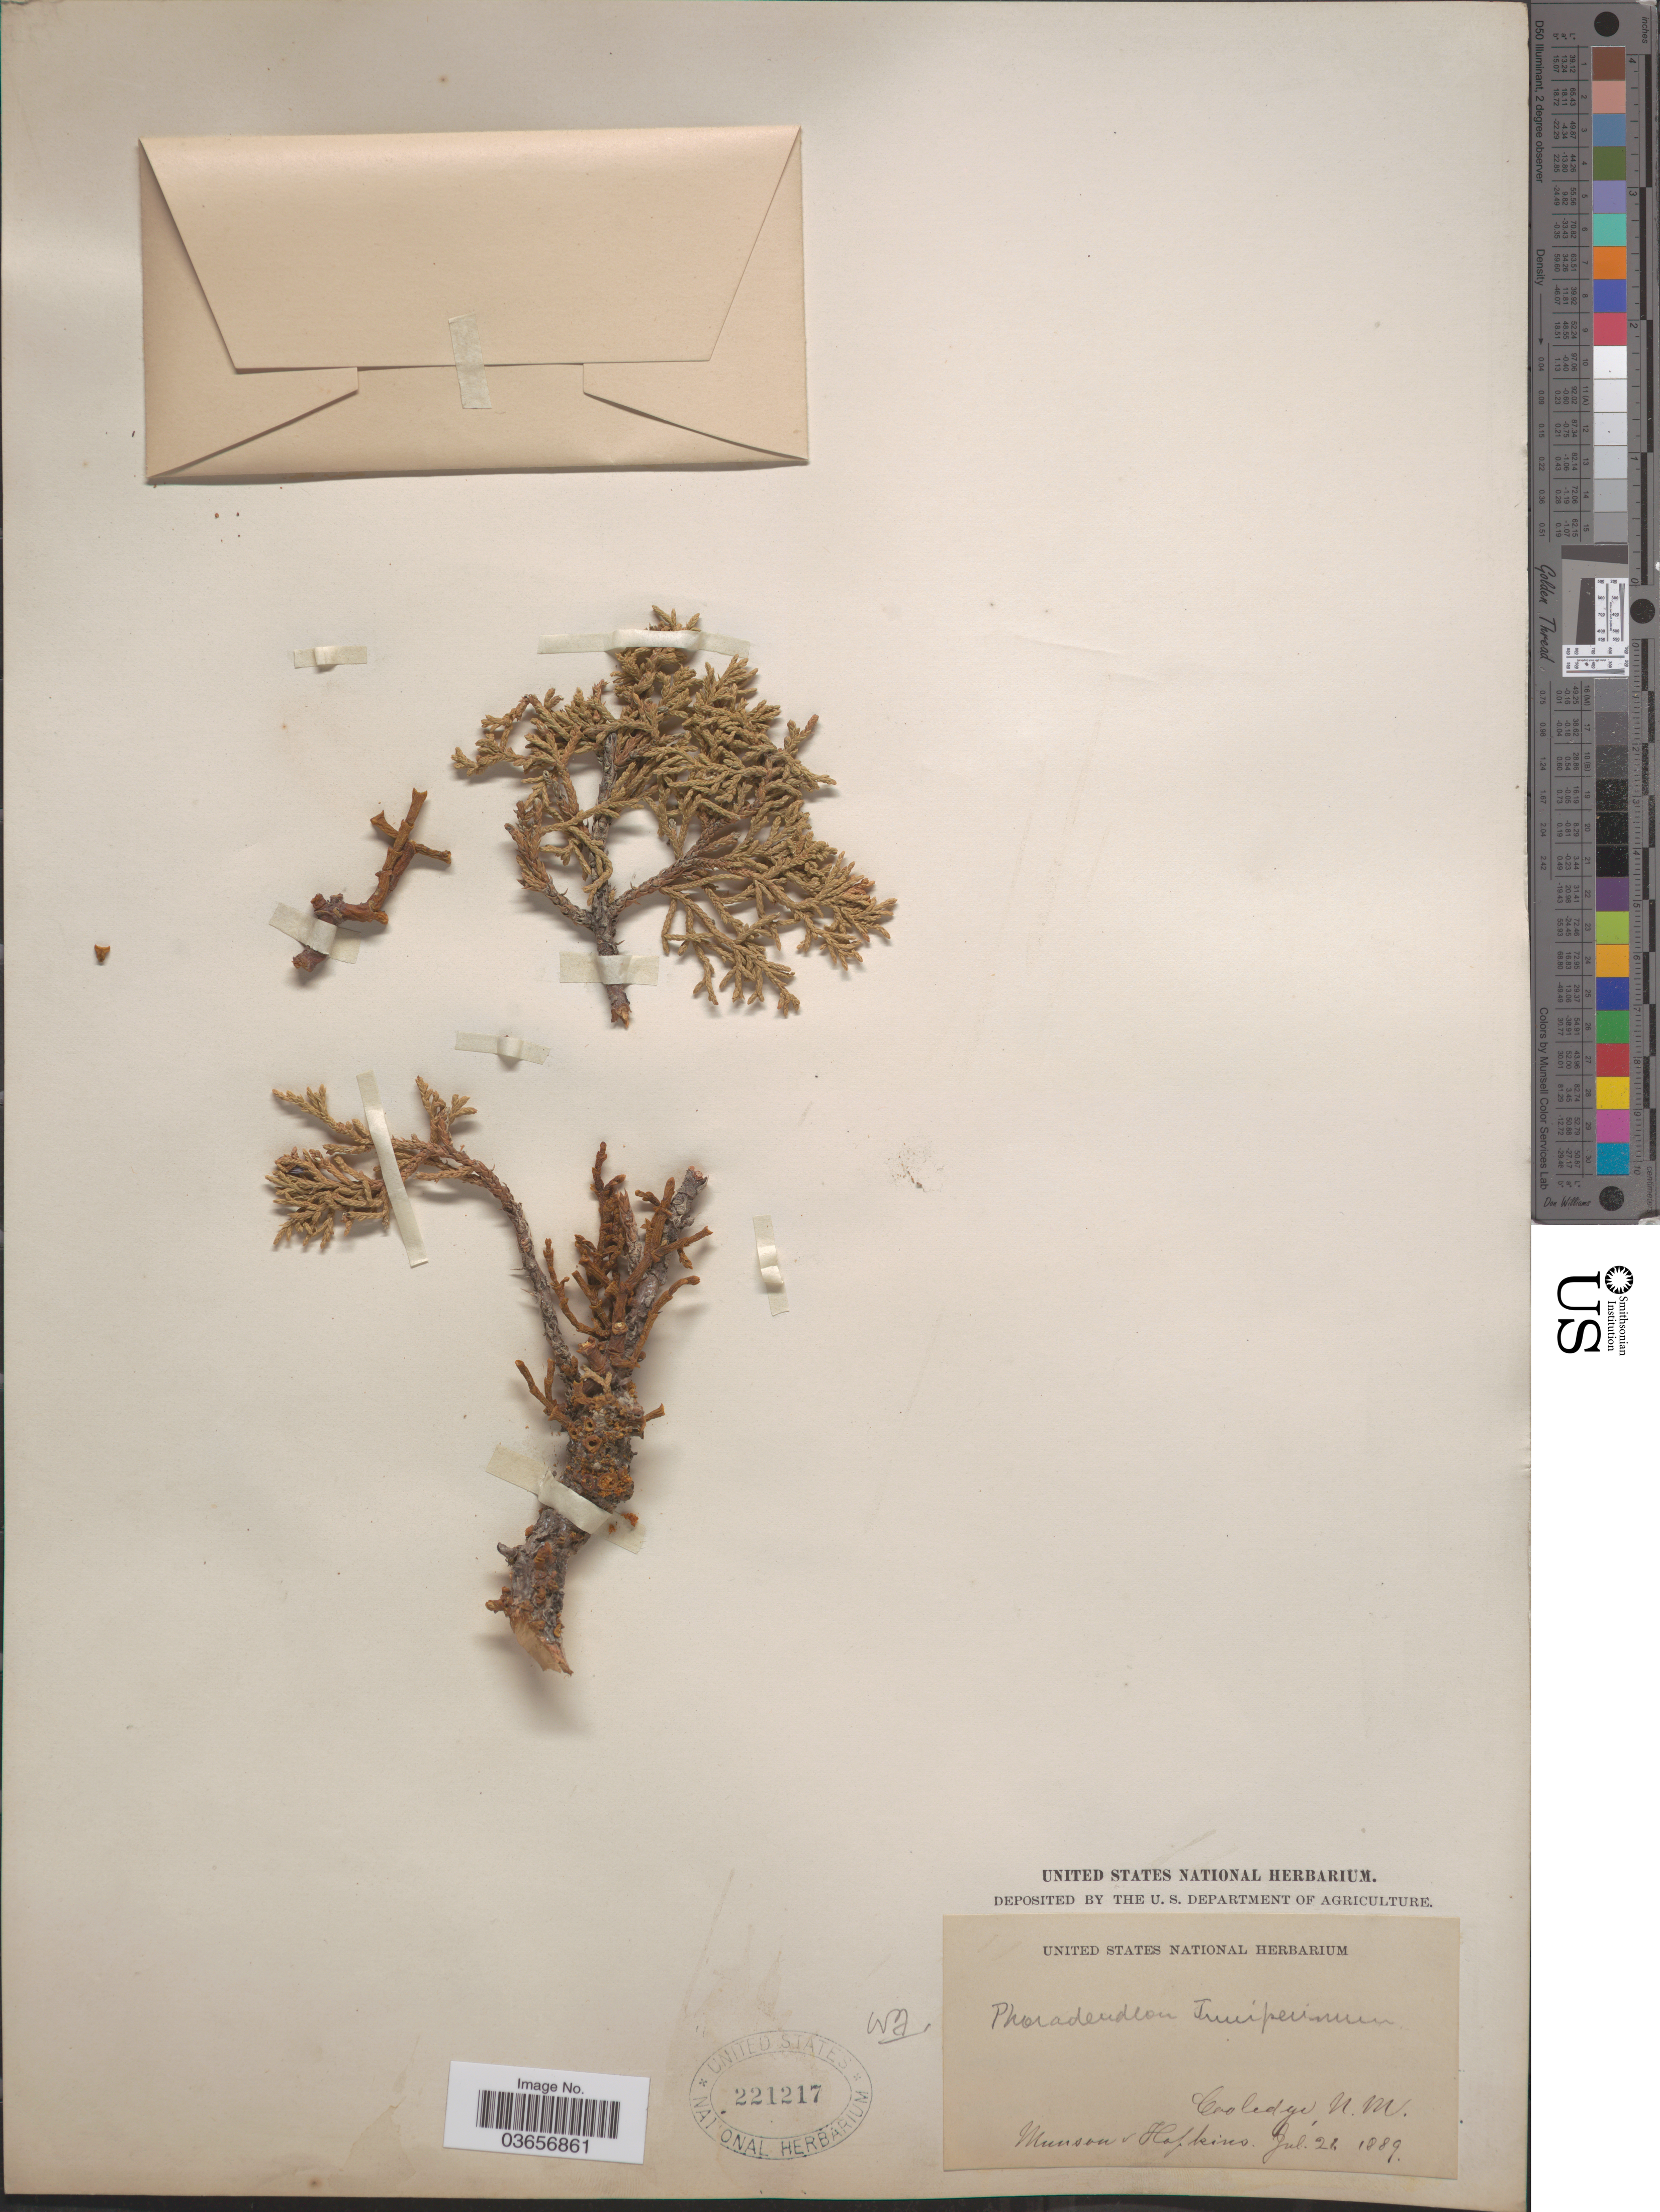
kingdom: Plantae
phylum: Tracheophyta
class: Magnoliopsida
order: Santalales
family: Viscaceae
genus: Phoradendron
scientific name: Phoradendron juniperinum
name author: Engelm. ex A. Gray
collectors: -. Munson & -- Hopkins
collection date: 1889-07-26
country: United States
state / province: New Mexico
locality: Coolidge.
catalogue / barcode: US 221217